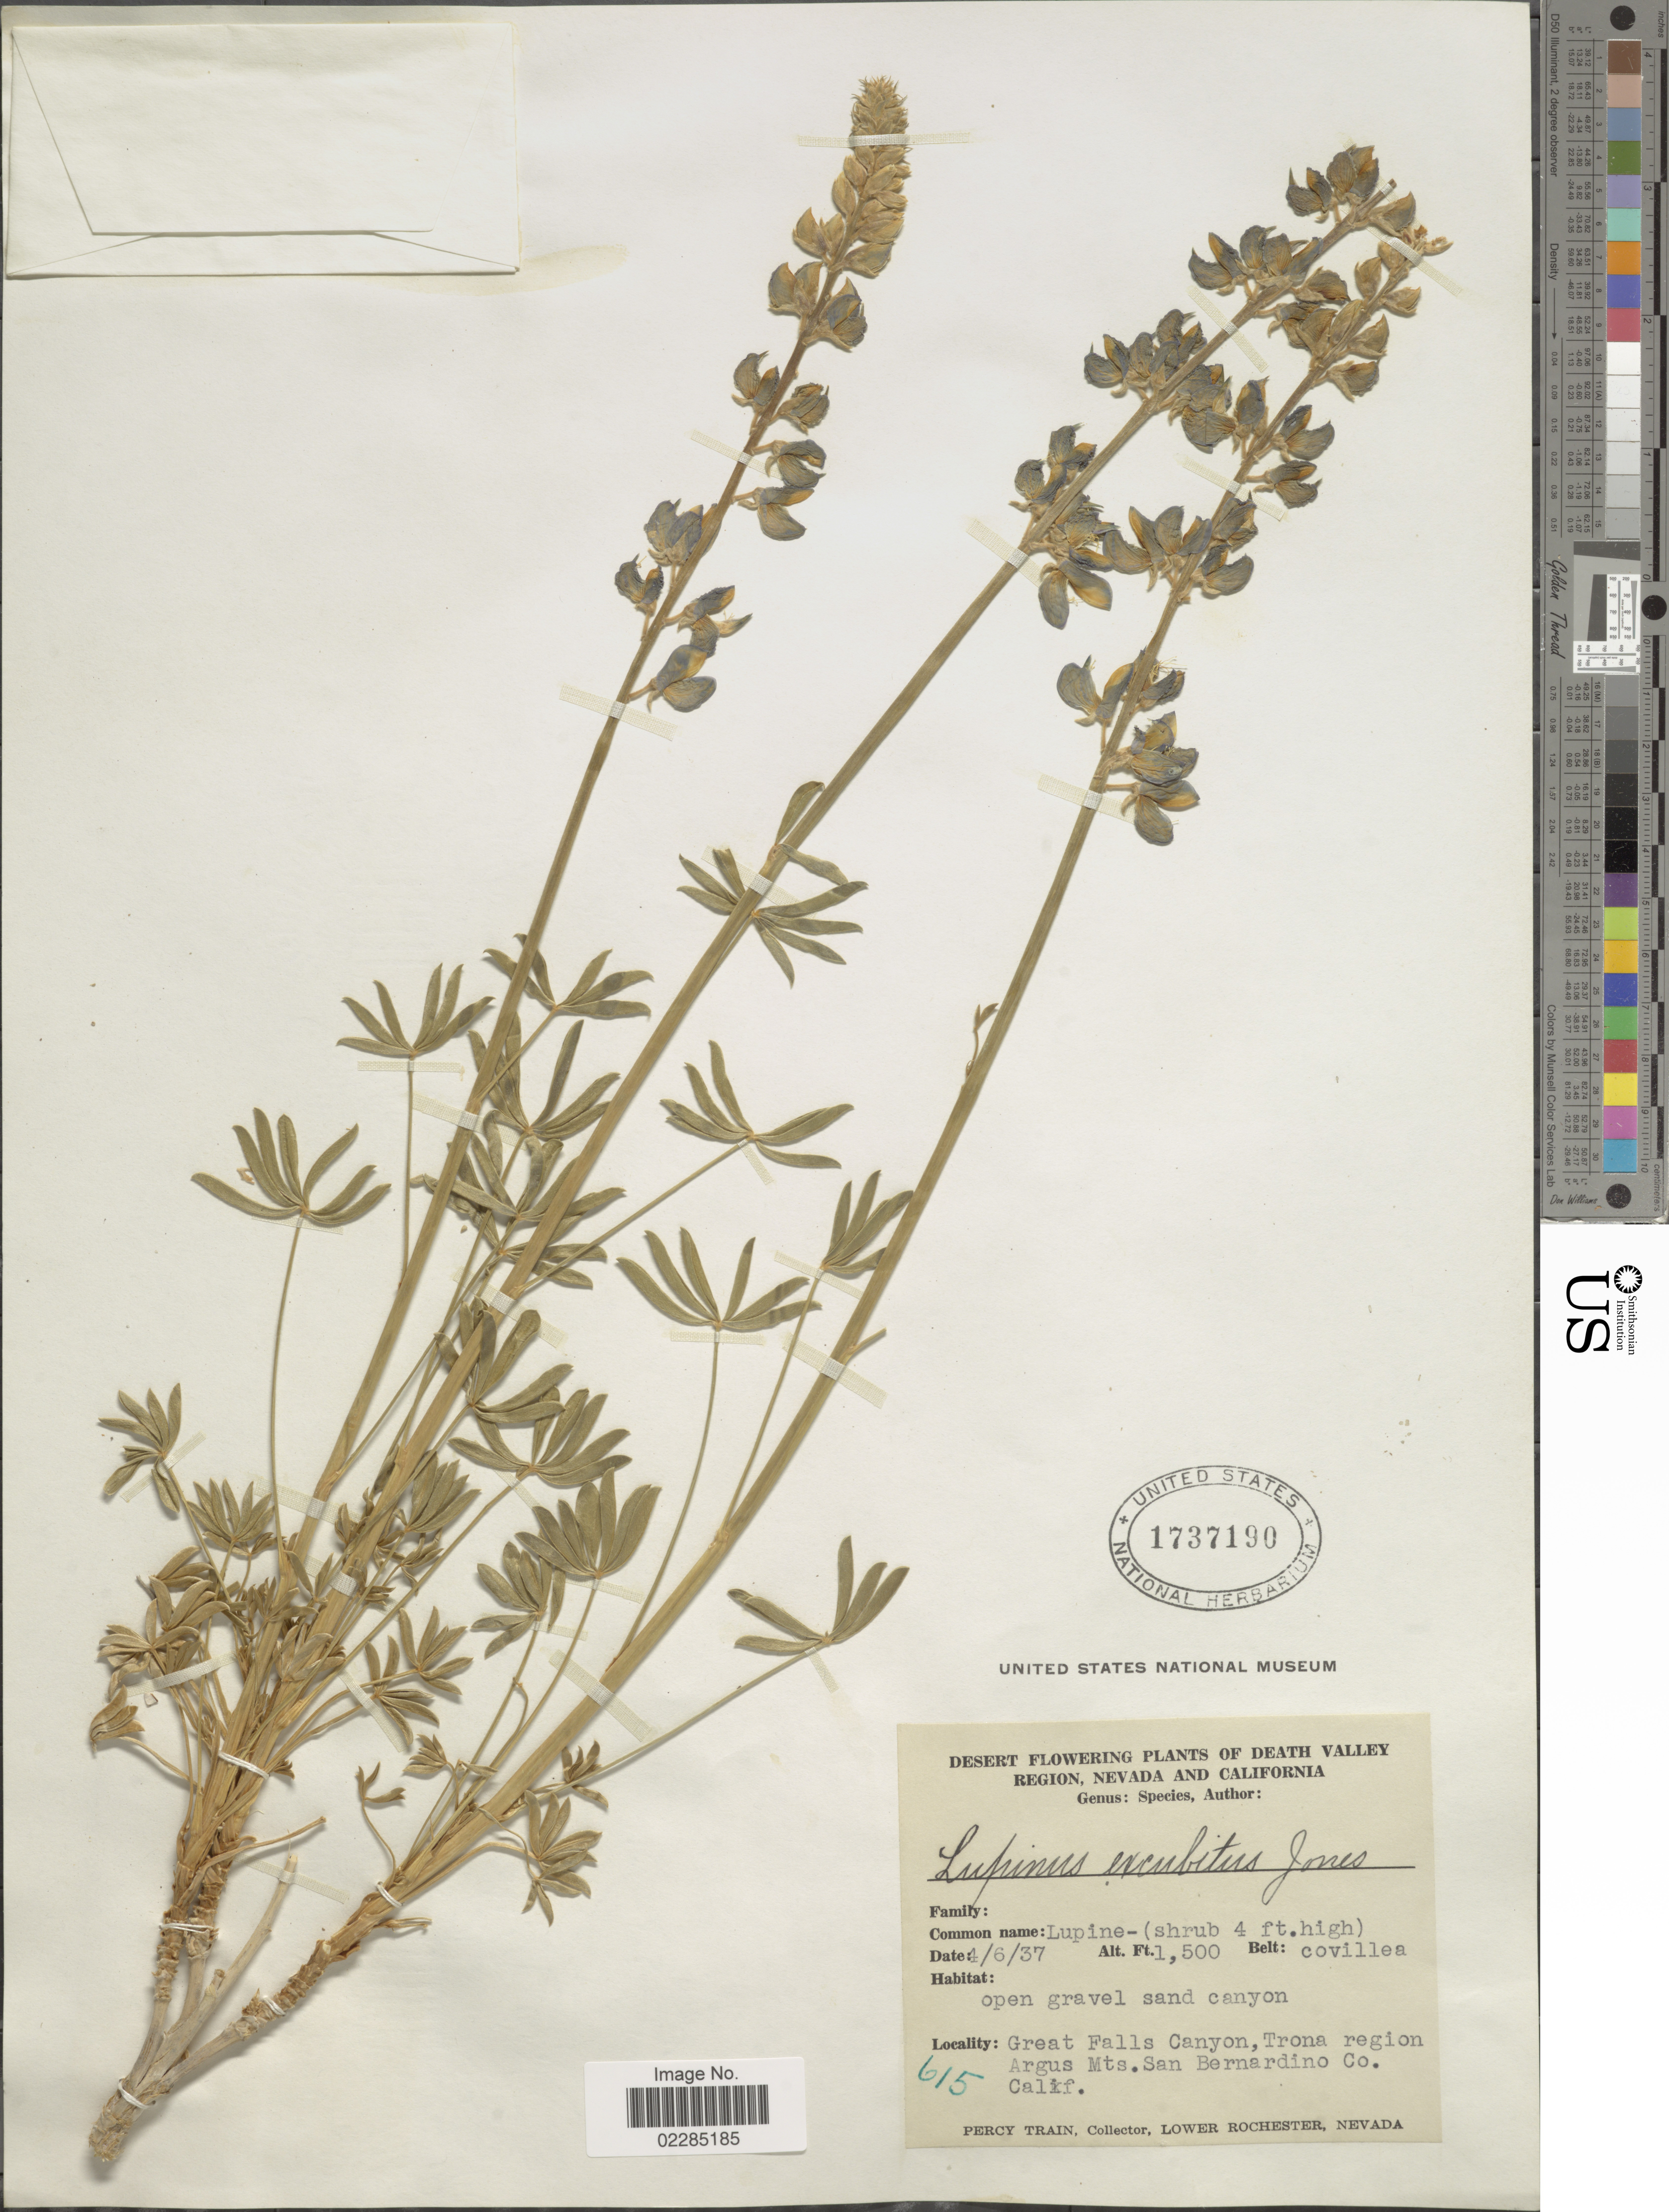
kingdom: Plantae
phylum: Tracheophyta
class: Magnoliopsida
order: Fabales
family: Fabaceae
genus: Lupinus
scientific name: Lupinus excubitus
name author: M.E. Jones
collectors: P. Train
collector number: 615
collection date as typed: Transcribed d/m/y: 6/4/37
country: United States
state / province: California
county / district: San Bernardino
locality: Death Valley Region. Great Falls Canyon, Trona region Argus Mts. San Bernardino Co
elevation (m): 457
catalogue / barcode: US 1737190